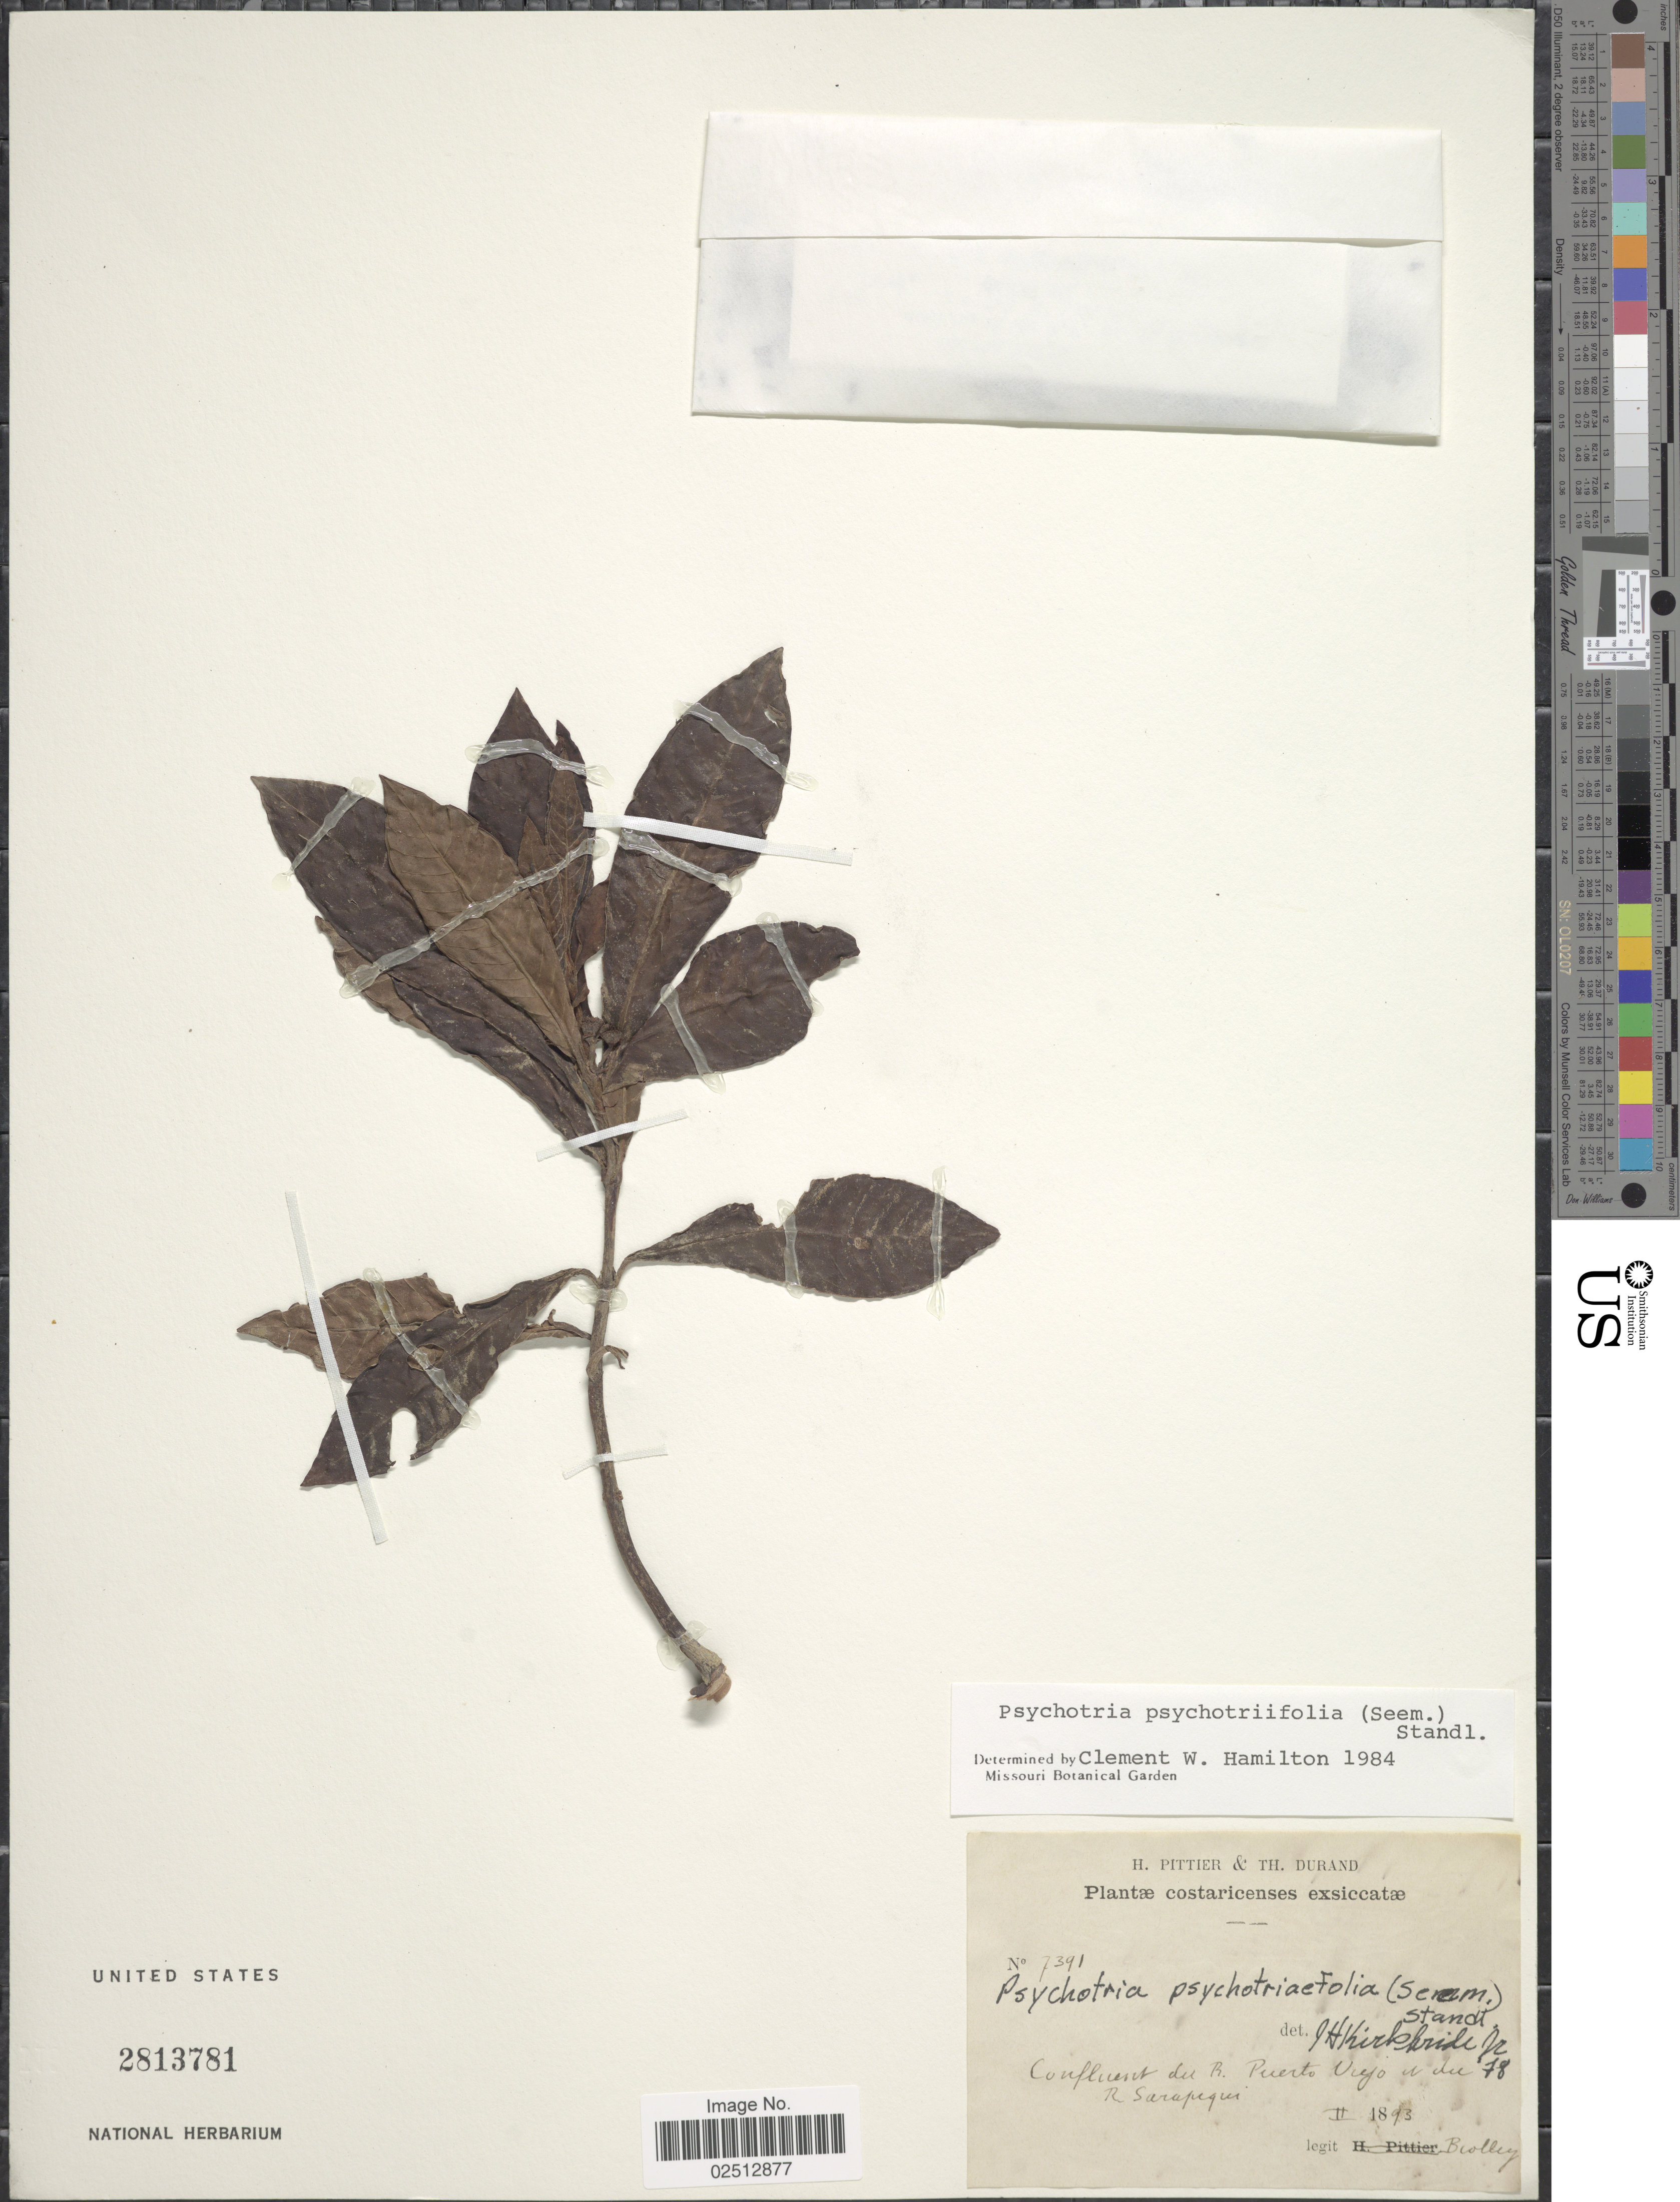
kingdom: Plantae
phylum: Tracheophyta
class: Magnoliopsida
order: Gentianales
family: Rubiaceae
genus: Psychotria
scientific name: Psychotria psychotriaefolia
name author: (Seem.) Standl.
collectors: Biolley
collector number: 7391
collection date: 1893-02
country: Costa Rica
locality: Confluent du R. Puerto Viejo et du R. Sarapiquí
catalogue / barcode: US 2813781